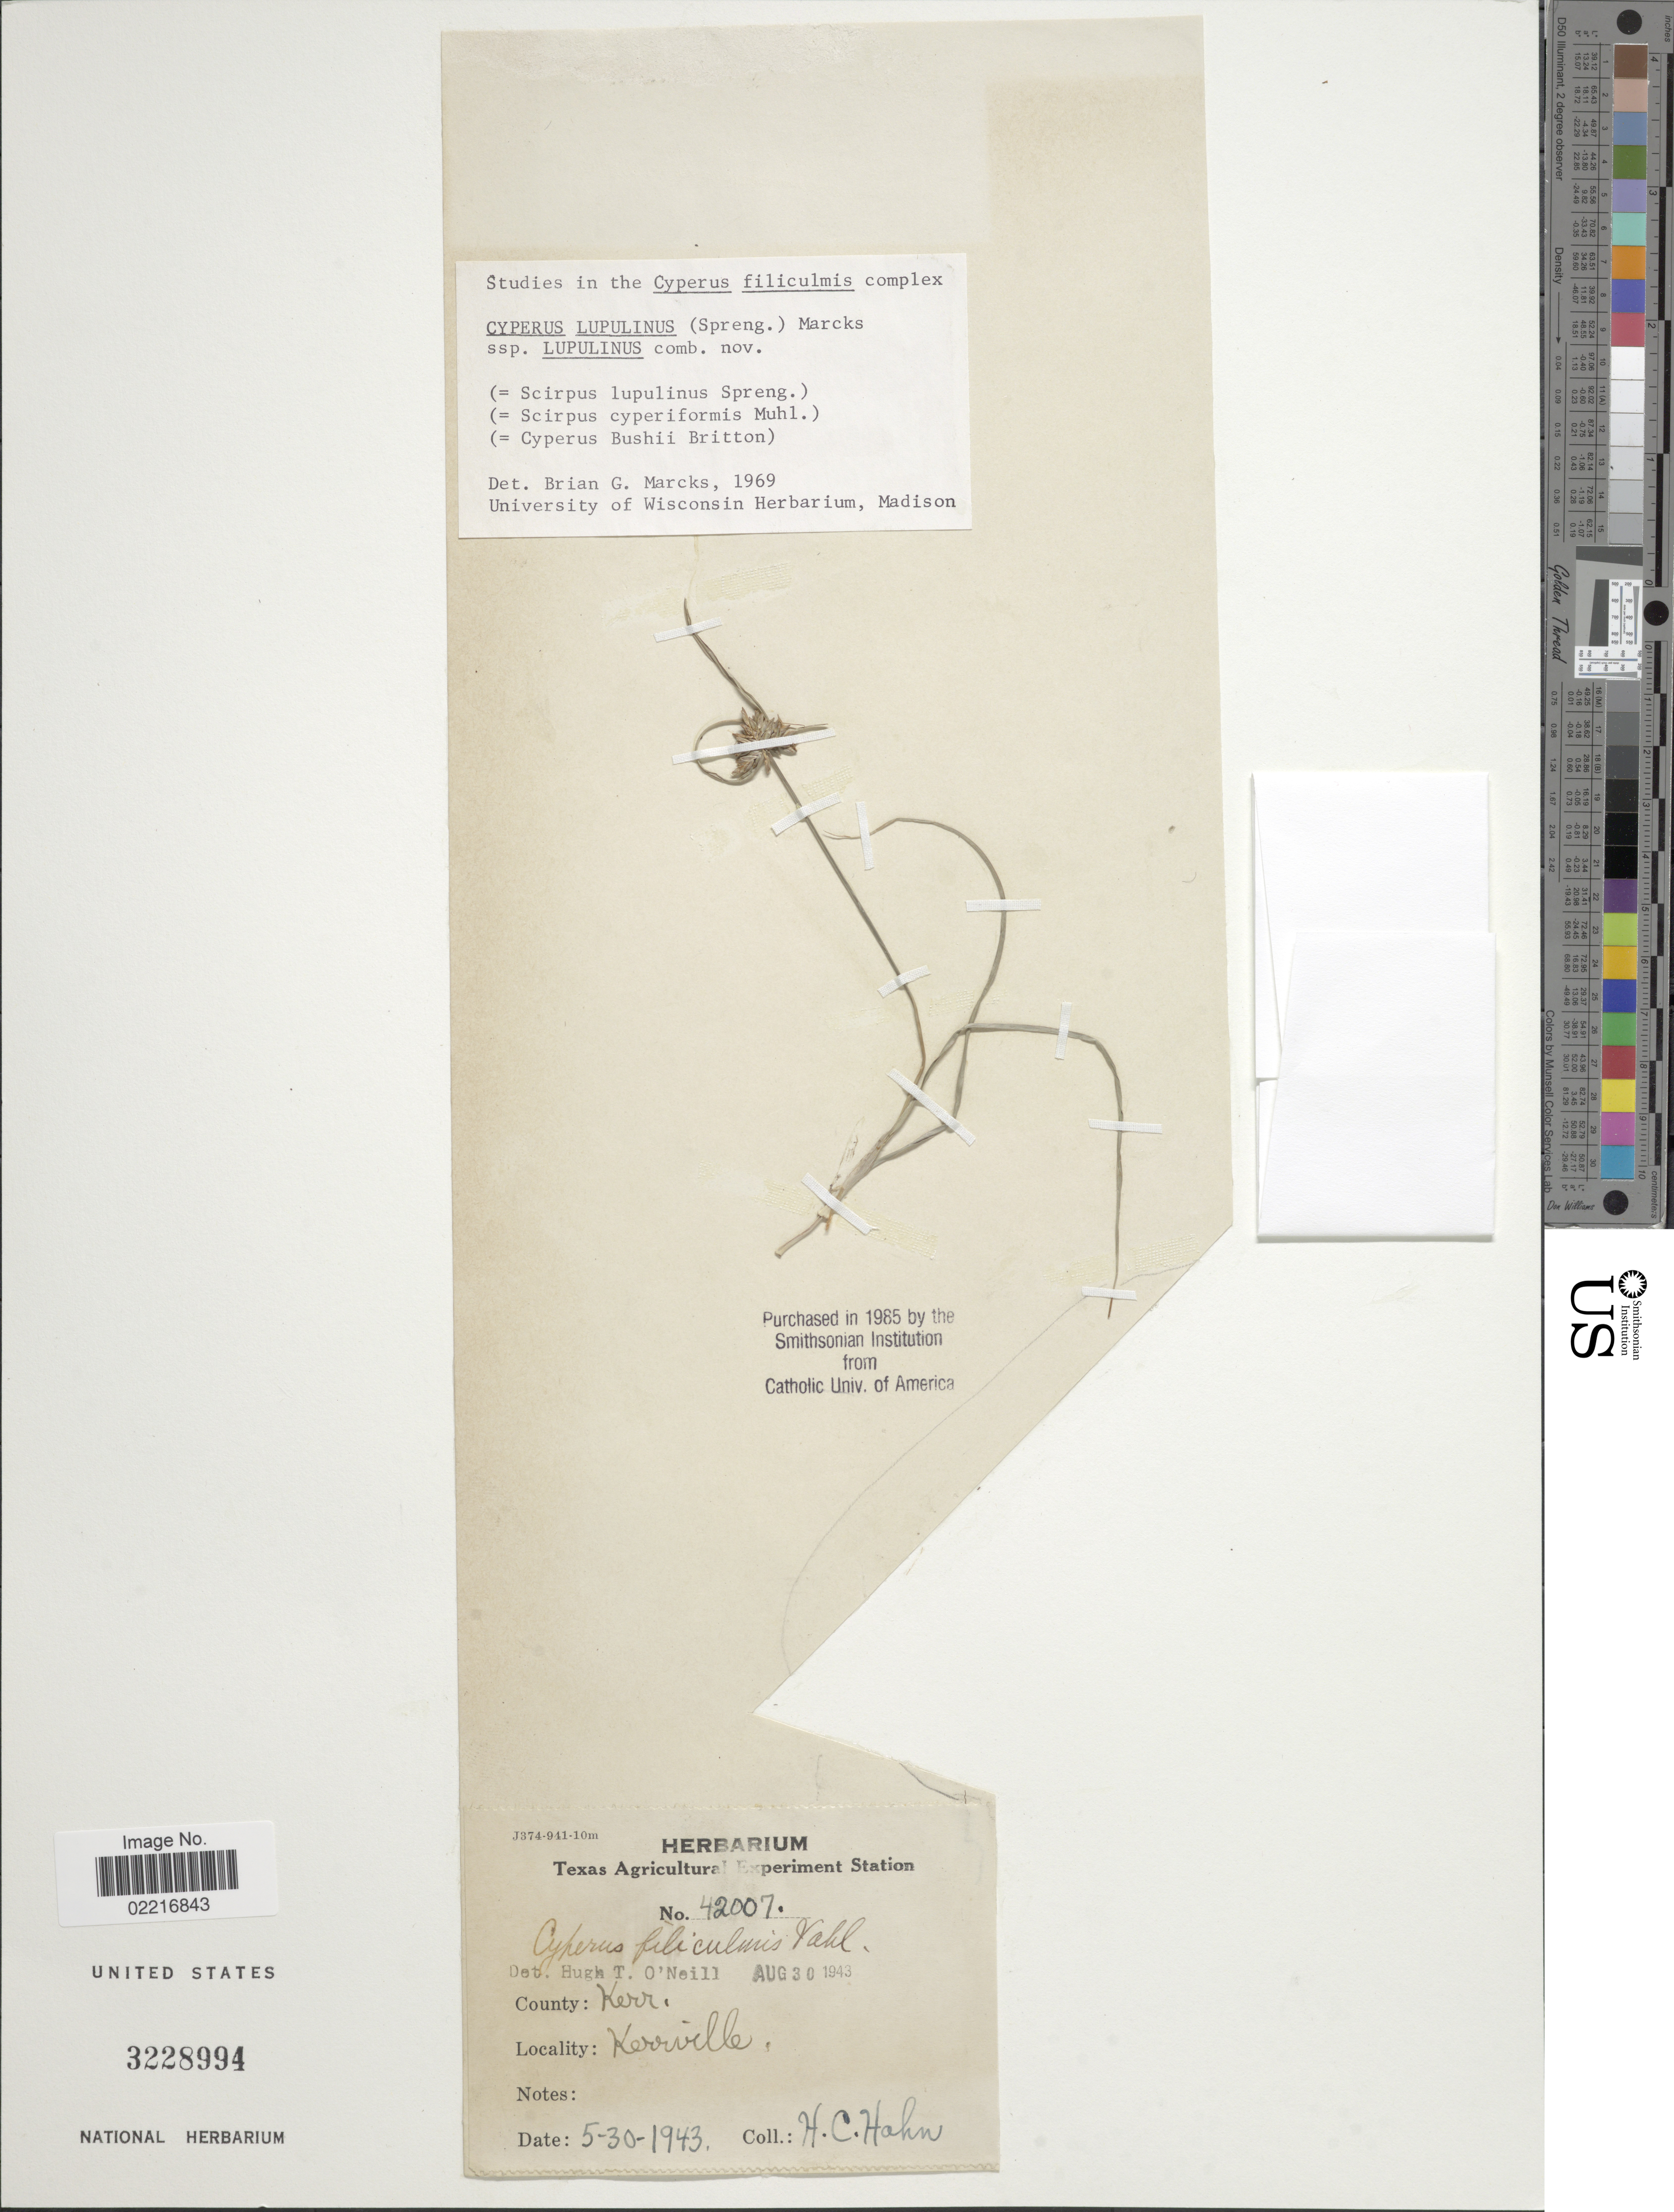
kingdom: Plantae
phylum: Tracheophyta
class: Liliopsida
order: Poales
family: Cyperaceae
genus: Cyperus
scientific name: Cyperus lupulinus subsp. lupulinus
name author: (Spreng.) Marcks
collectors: H. Hahn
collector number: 42007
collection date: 1943-05-30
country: United States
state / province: Texas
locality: County Kerr, Kerrville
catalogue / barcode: US 3228994